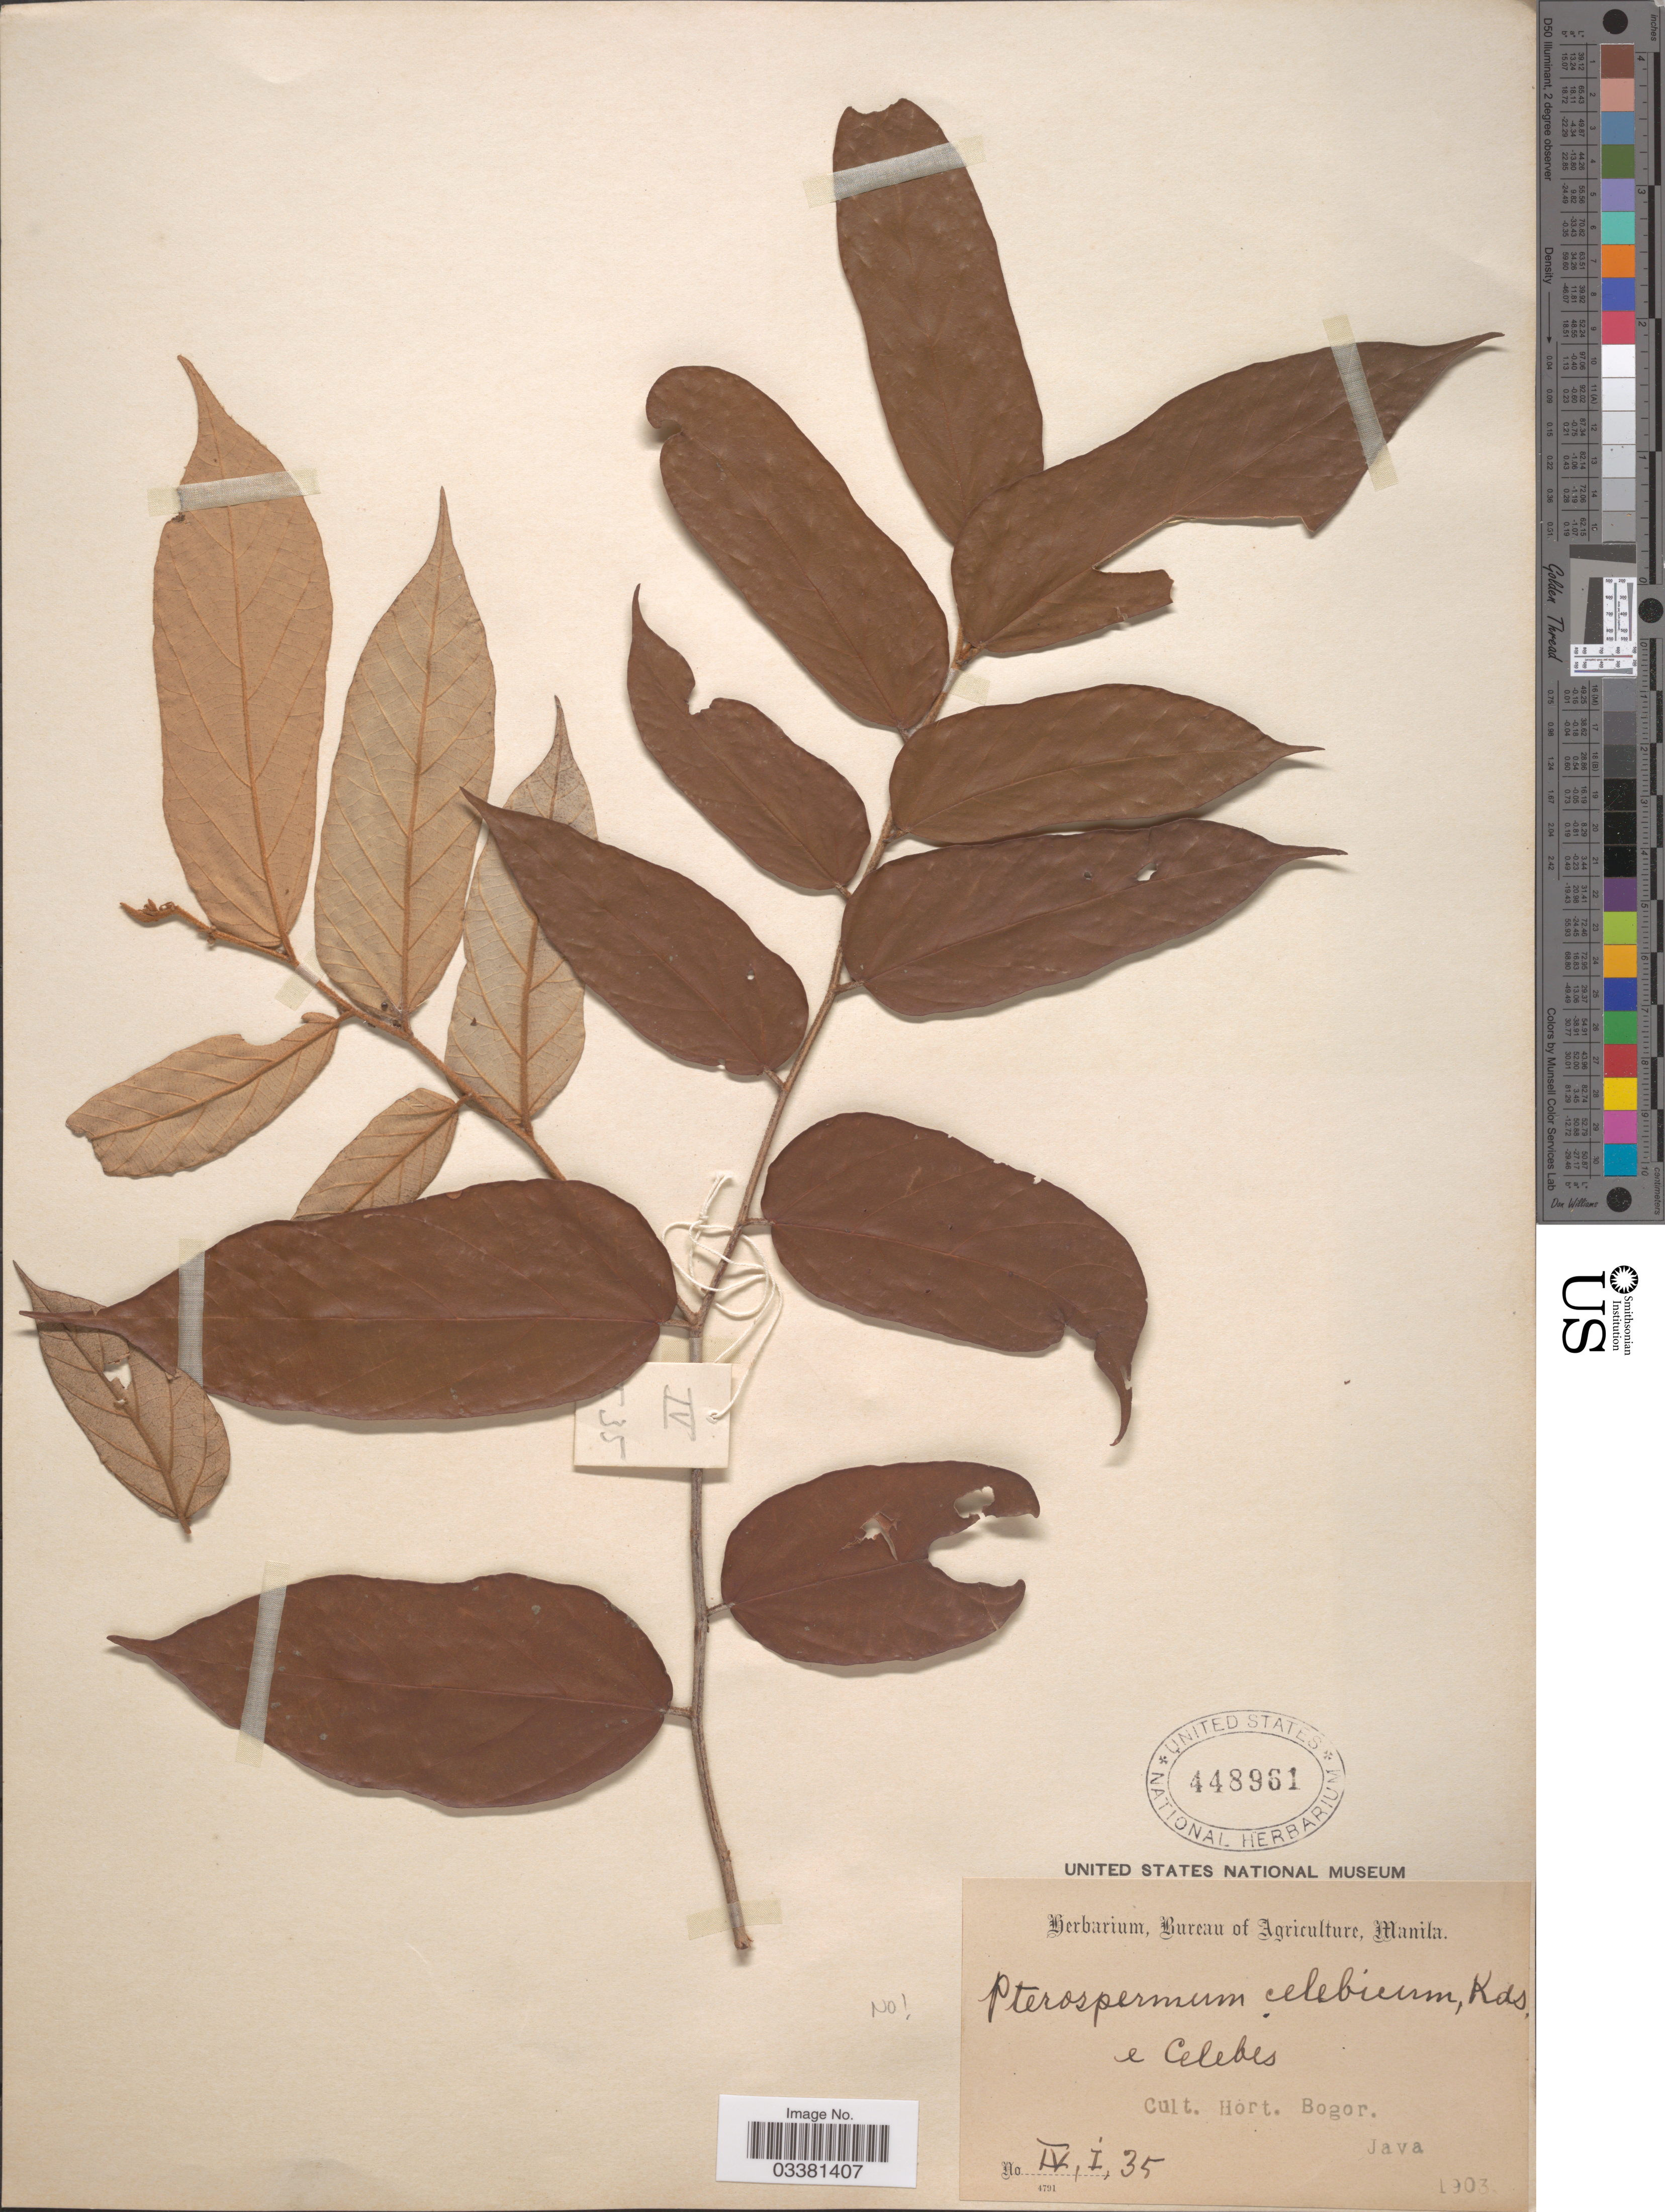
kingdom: Plantae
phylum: Tracheophyta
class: Magnoliopsida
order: Malvales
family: Malvaceae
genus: Pterospermum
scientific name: Pterospermum celebicum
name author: Miq.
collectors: ex Herb. Bur. Agric. Manila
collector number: IV, I, 35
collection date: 1903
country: Indonesia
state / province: Java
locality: Cult. Hort. Bogor.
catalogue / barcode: US 448961